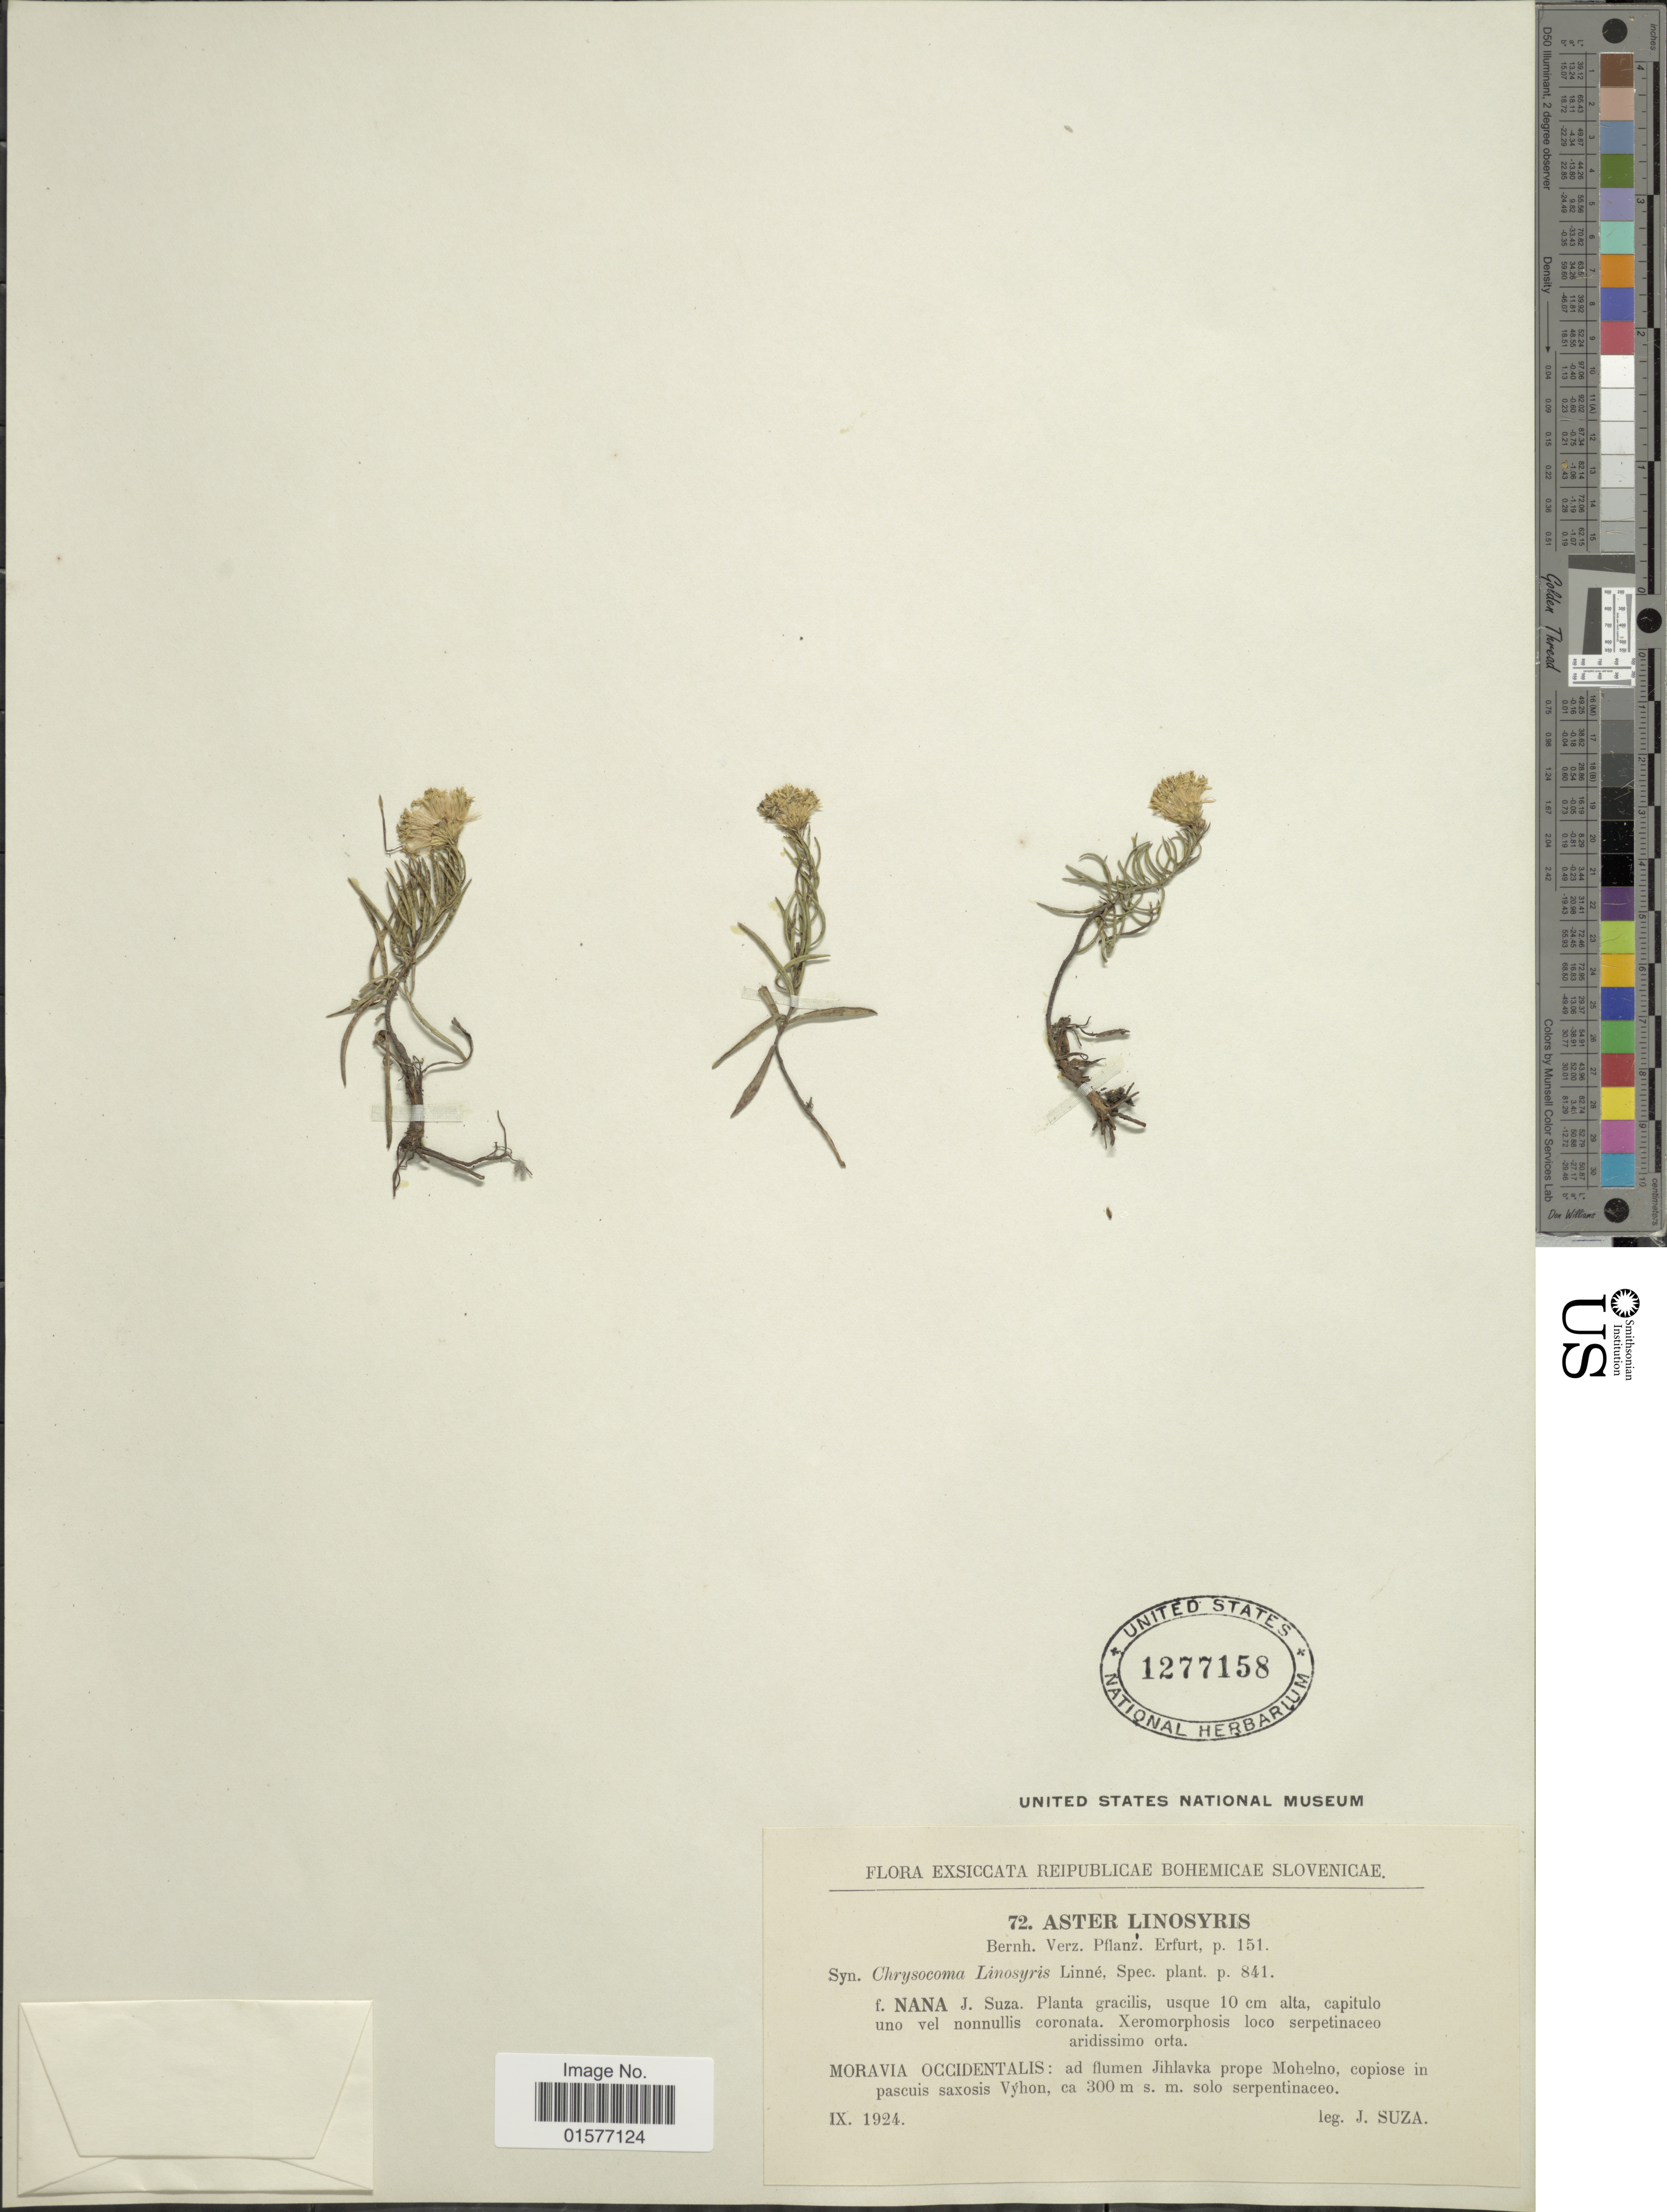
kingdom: Plantae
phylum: Tracheophyta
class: Magnoliopsida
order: Asterales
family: Asteraceae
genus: Linosyris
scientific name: Linosyris vulgaris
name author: Cass. ex Less.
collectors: J. Suza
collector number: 72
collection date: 1924-09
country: Czechia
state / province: Vysočina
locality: Moravia Occidentalis: ad flumen Jihlavka prope Mohelno, copiose in pascuis saxosis Vyhon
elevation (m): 300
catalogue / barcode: US 1277158